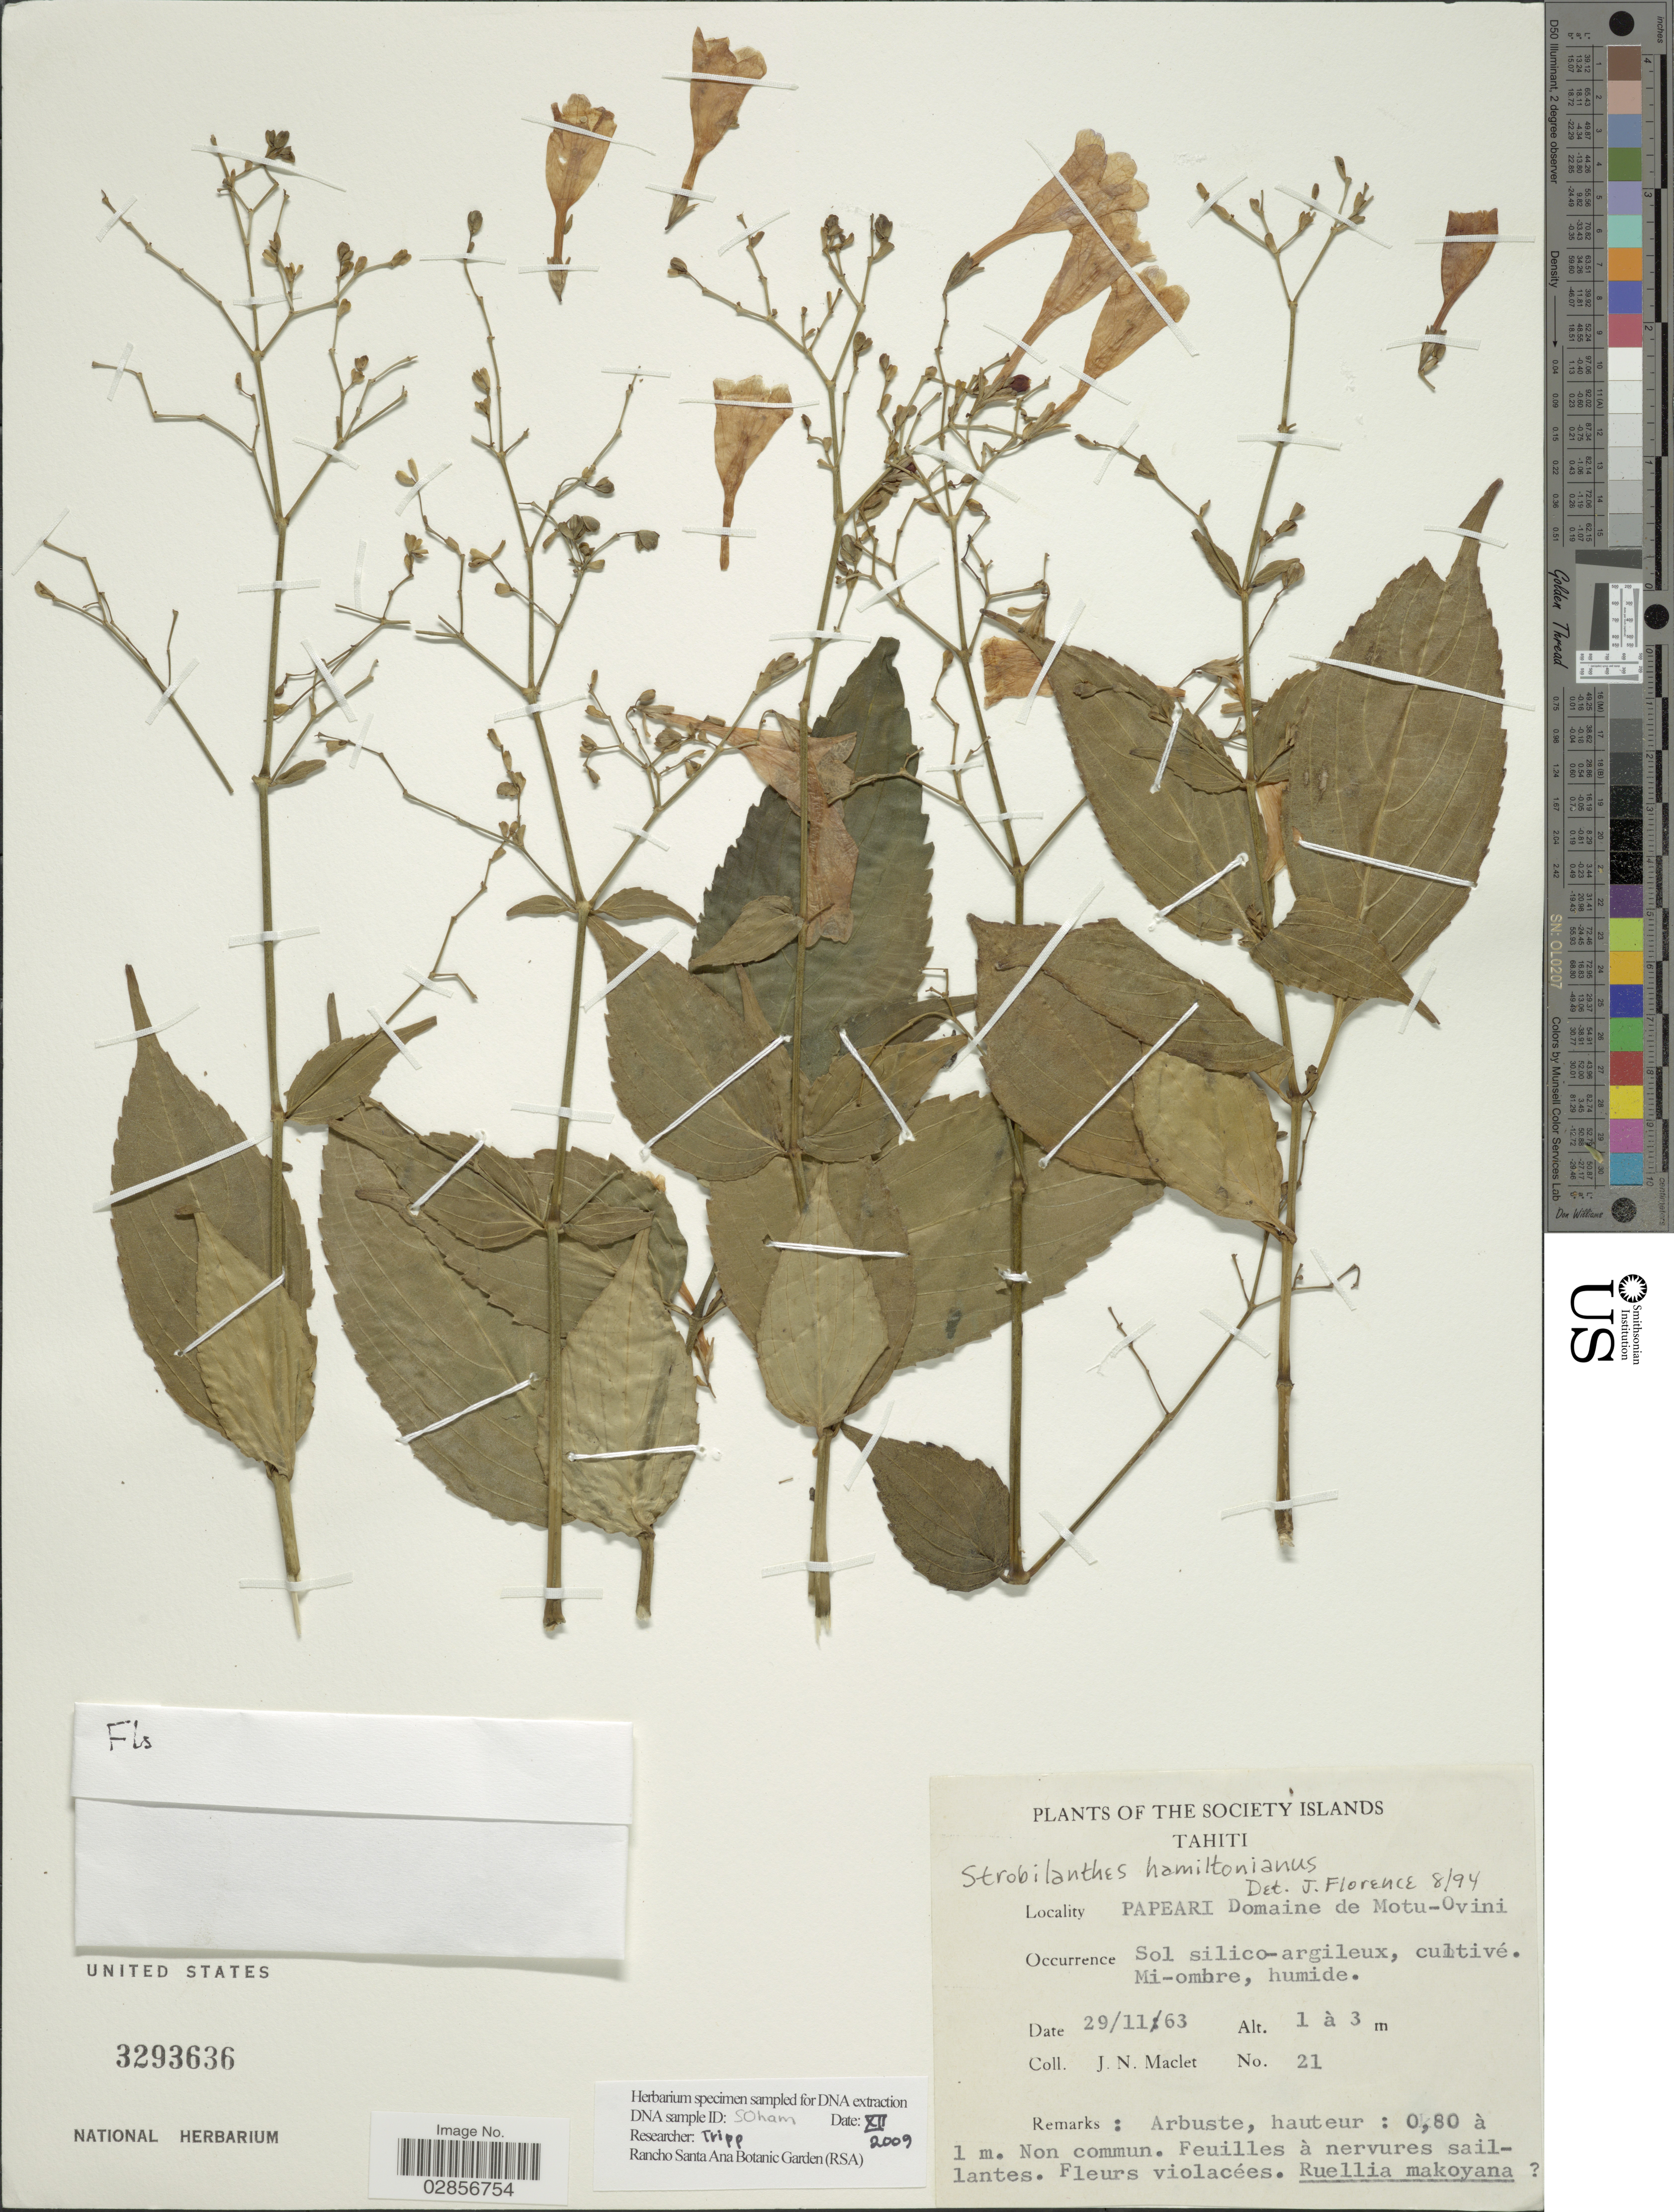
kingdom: Plantae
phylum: Tracheophyta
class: Magnoliopsida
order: Lamiales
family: Acanthaceae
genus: Strobilanthes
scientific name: Strobilanthes hamiltoniana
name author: (Steud.) Bosser & Heine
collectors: J. Maclet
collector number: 21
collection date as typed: Transcribed d/m/y: 29/11/63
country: French Polynesia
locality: Society Islands. Tahiti. PAPEARI. Domaine de Motu-Ovini.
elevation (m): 1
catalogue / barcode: US 3293636